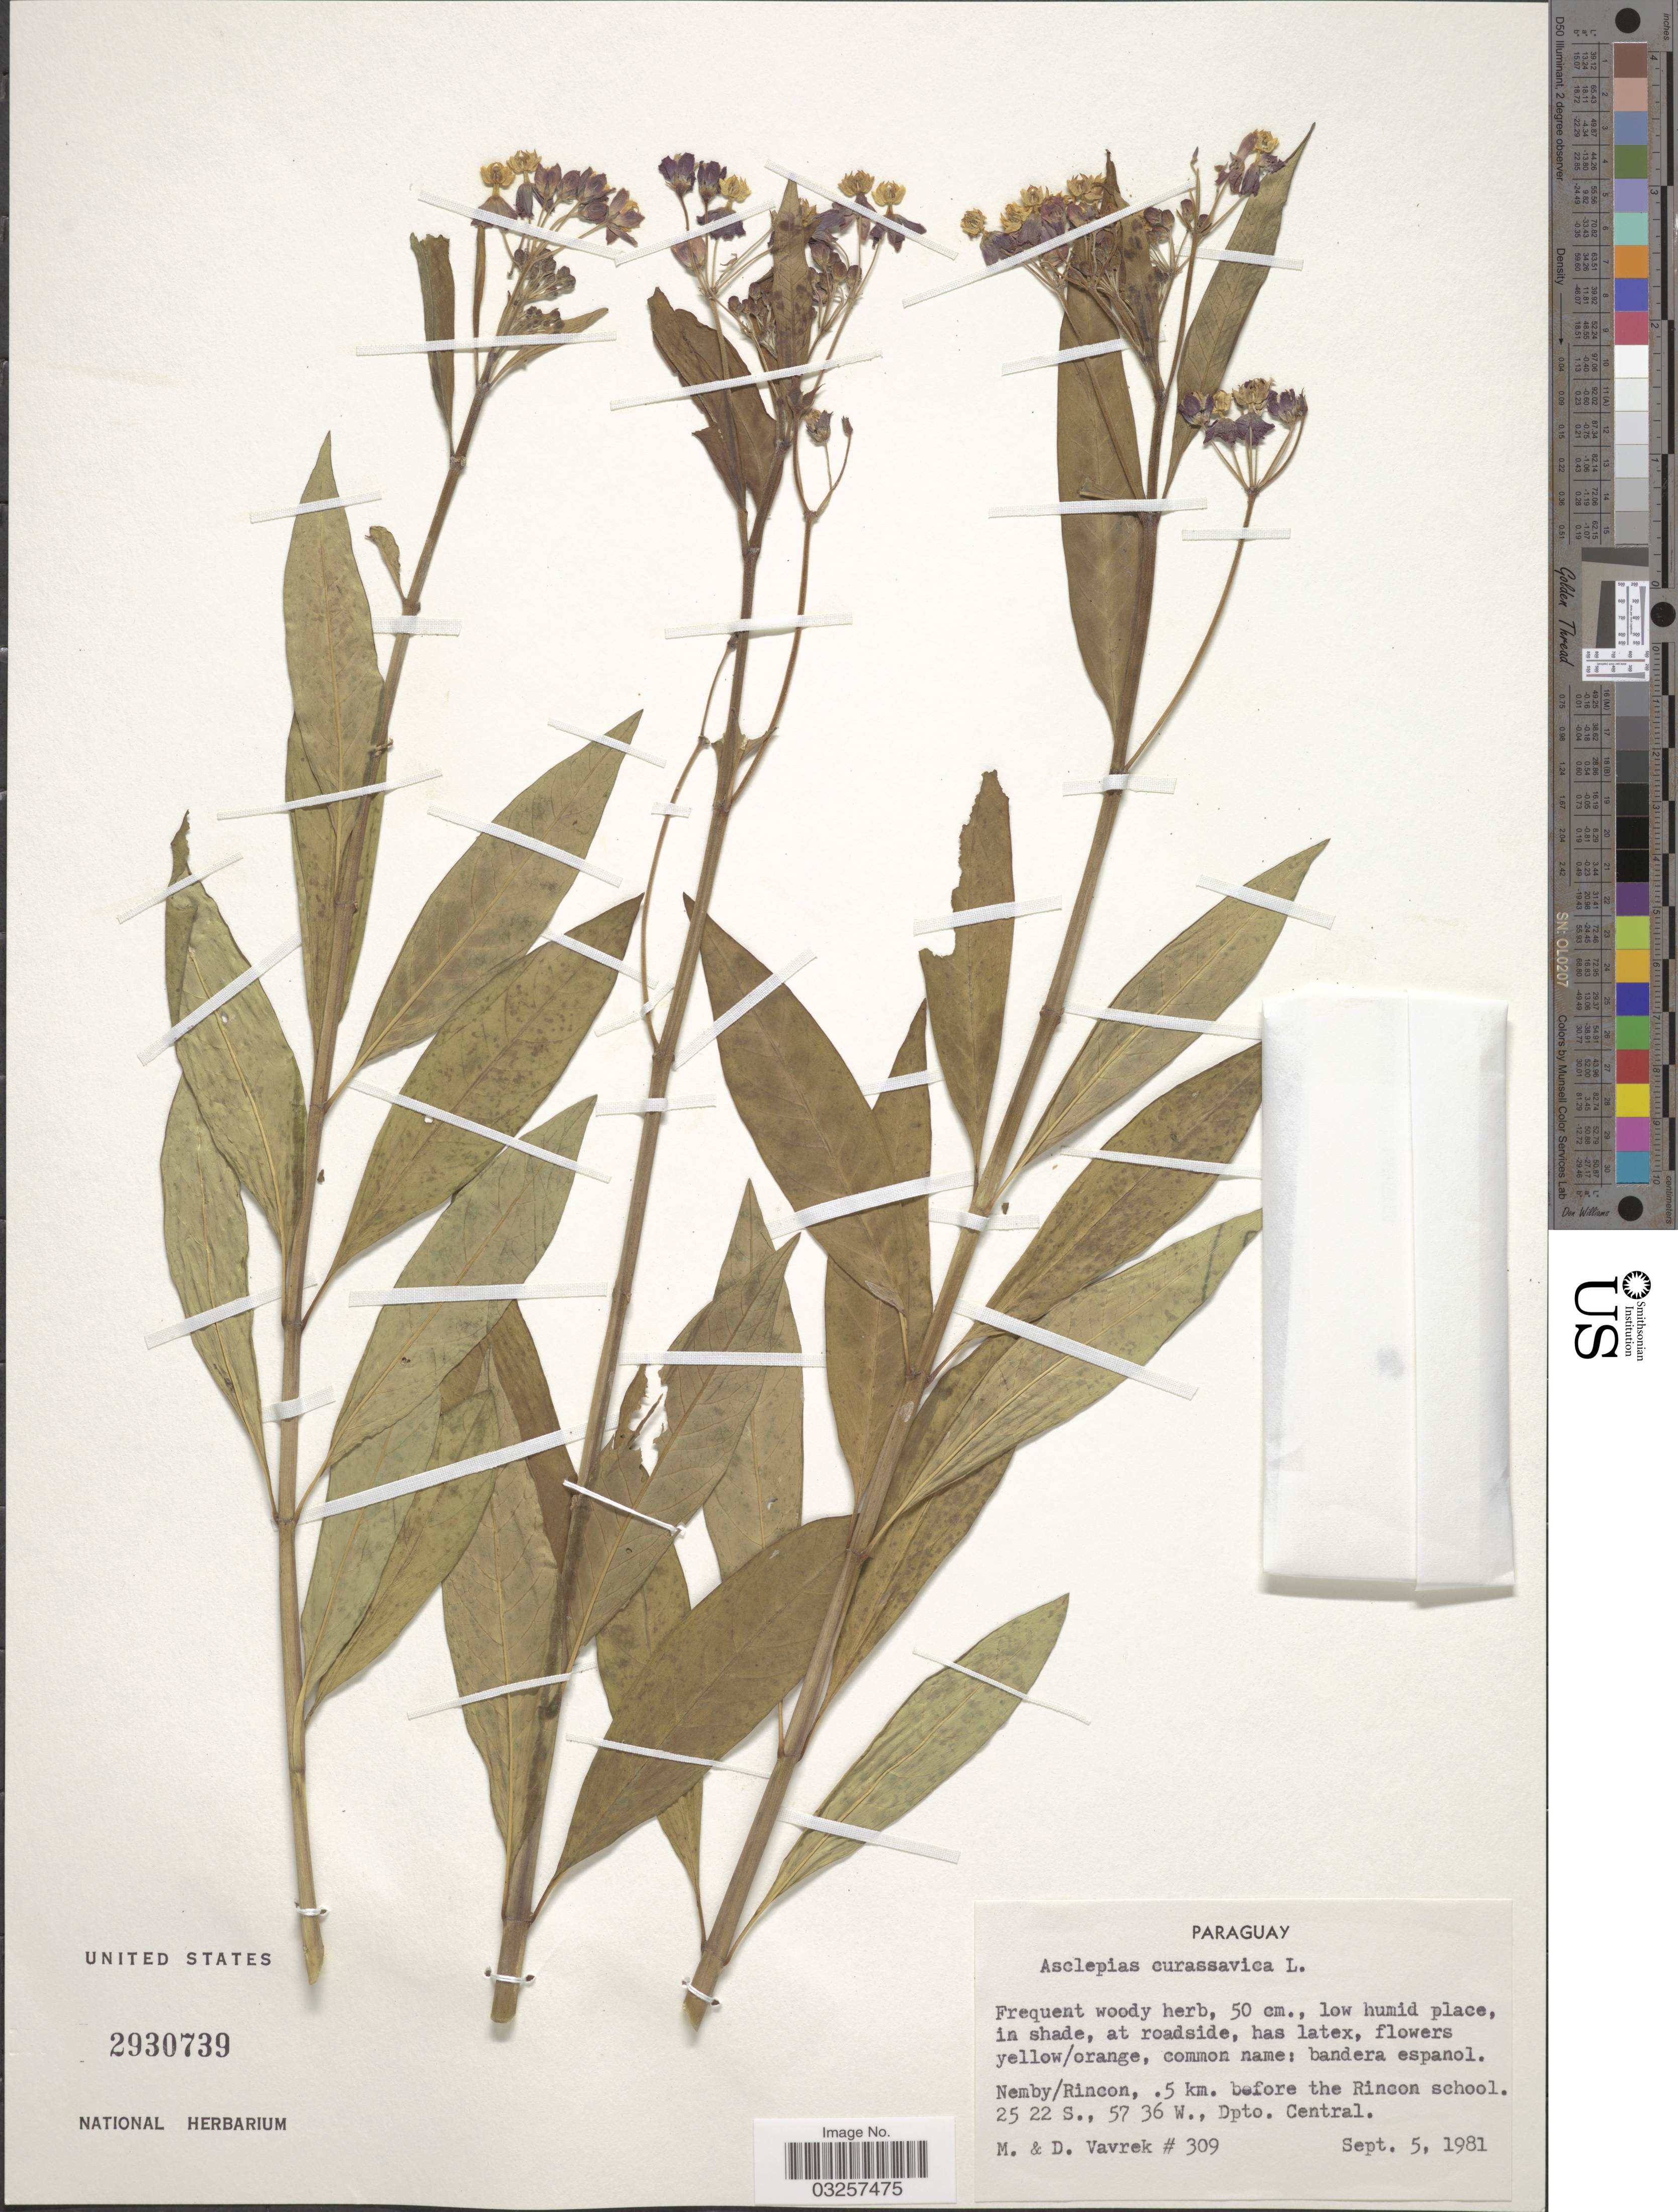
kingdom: Plantae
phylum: Tracheophyta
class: Magnoliopsida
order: Gentianales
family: Apocynaceae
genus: Asclepias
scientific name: Asclepias curassavica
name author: L.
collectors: M. Vavrek & D. Vavrek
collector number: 309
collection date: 1981-09-05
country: Paraguay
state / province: Central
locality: Nemby/Rincon, 5 km. before the Rincon school. Dpto. Central.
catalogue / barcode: US 2930739